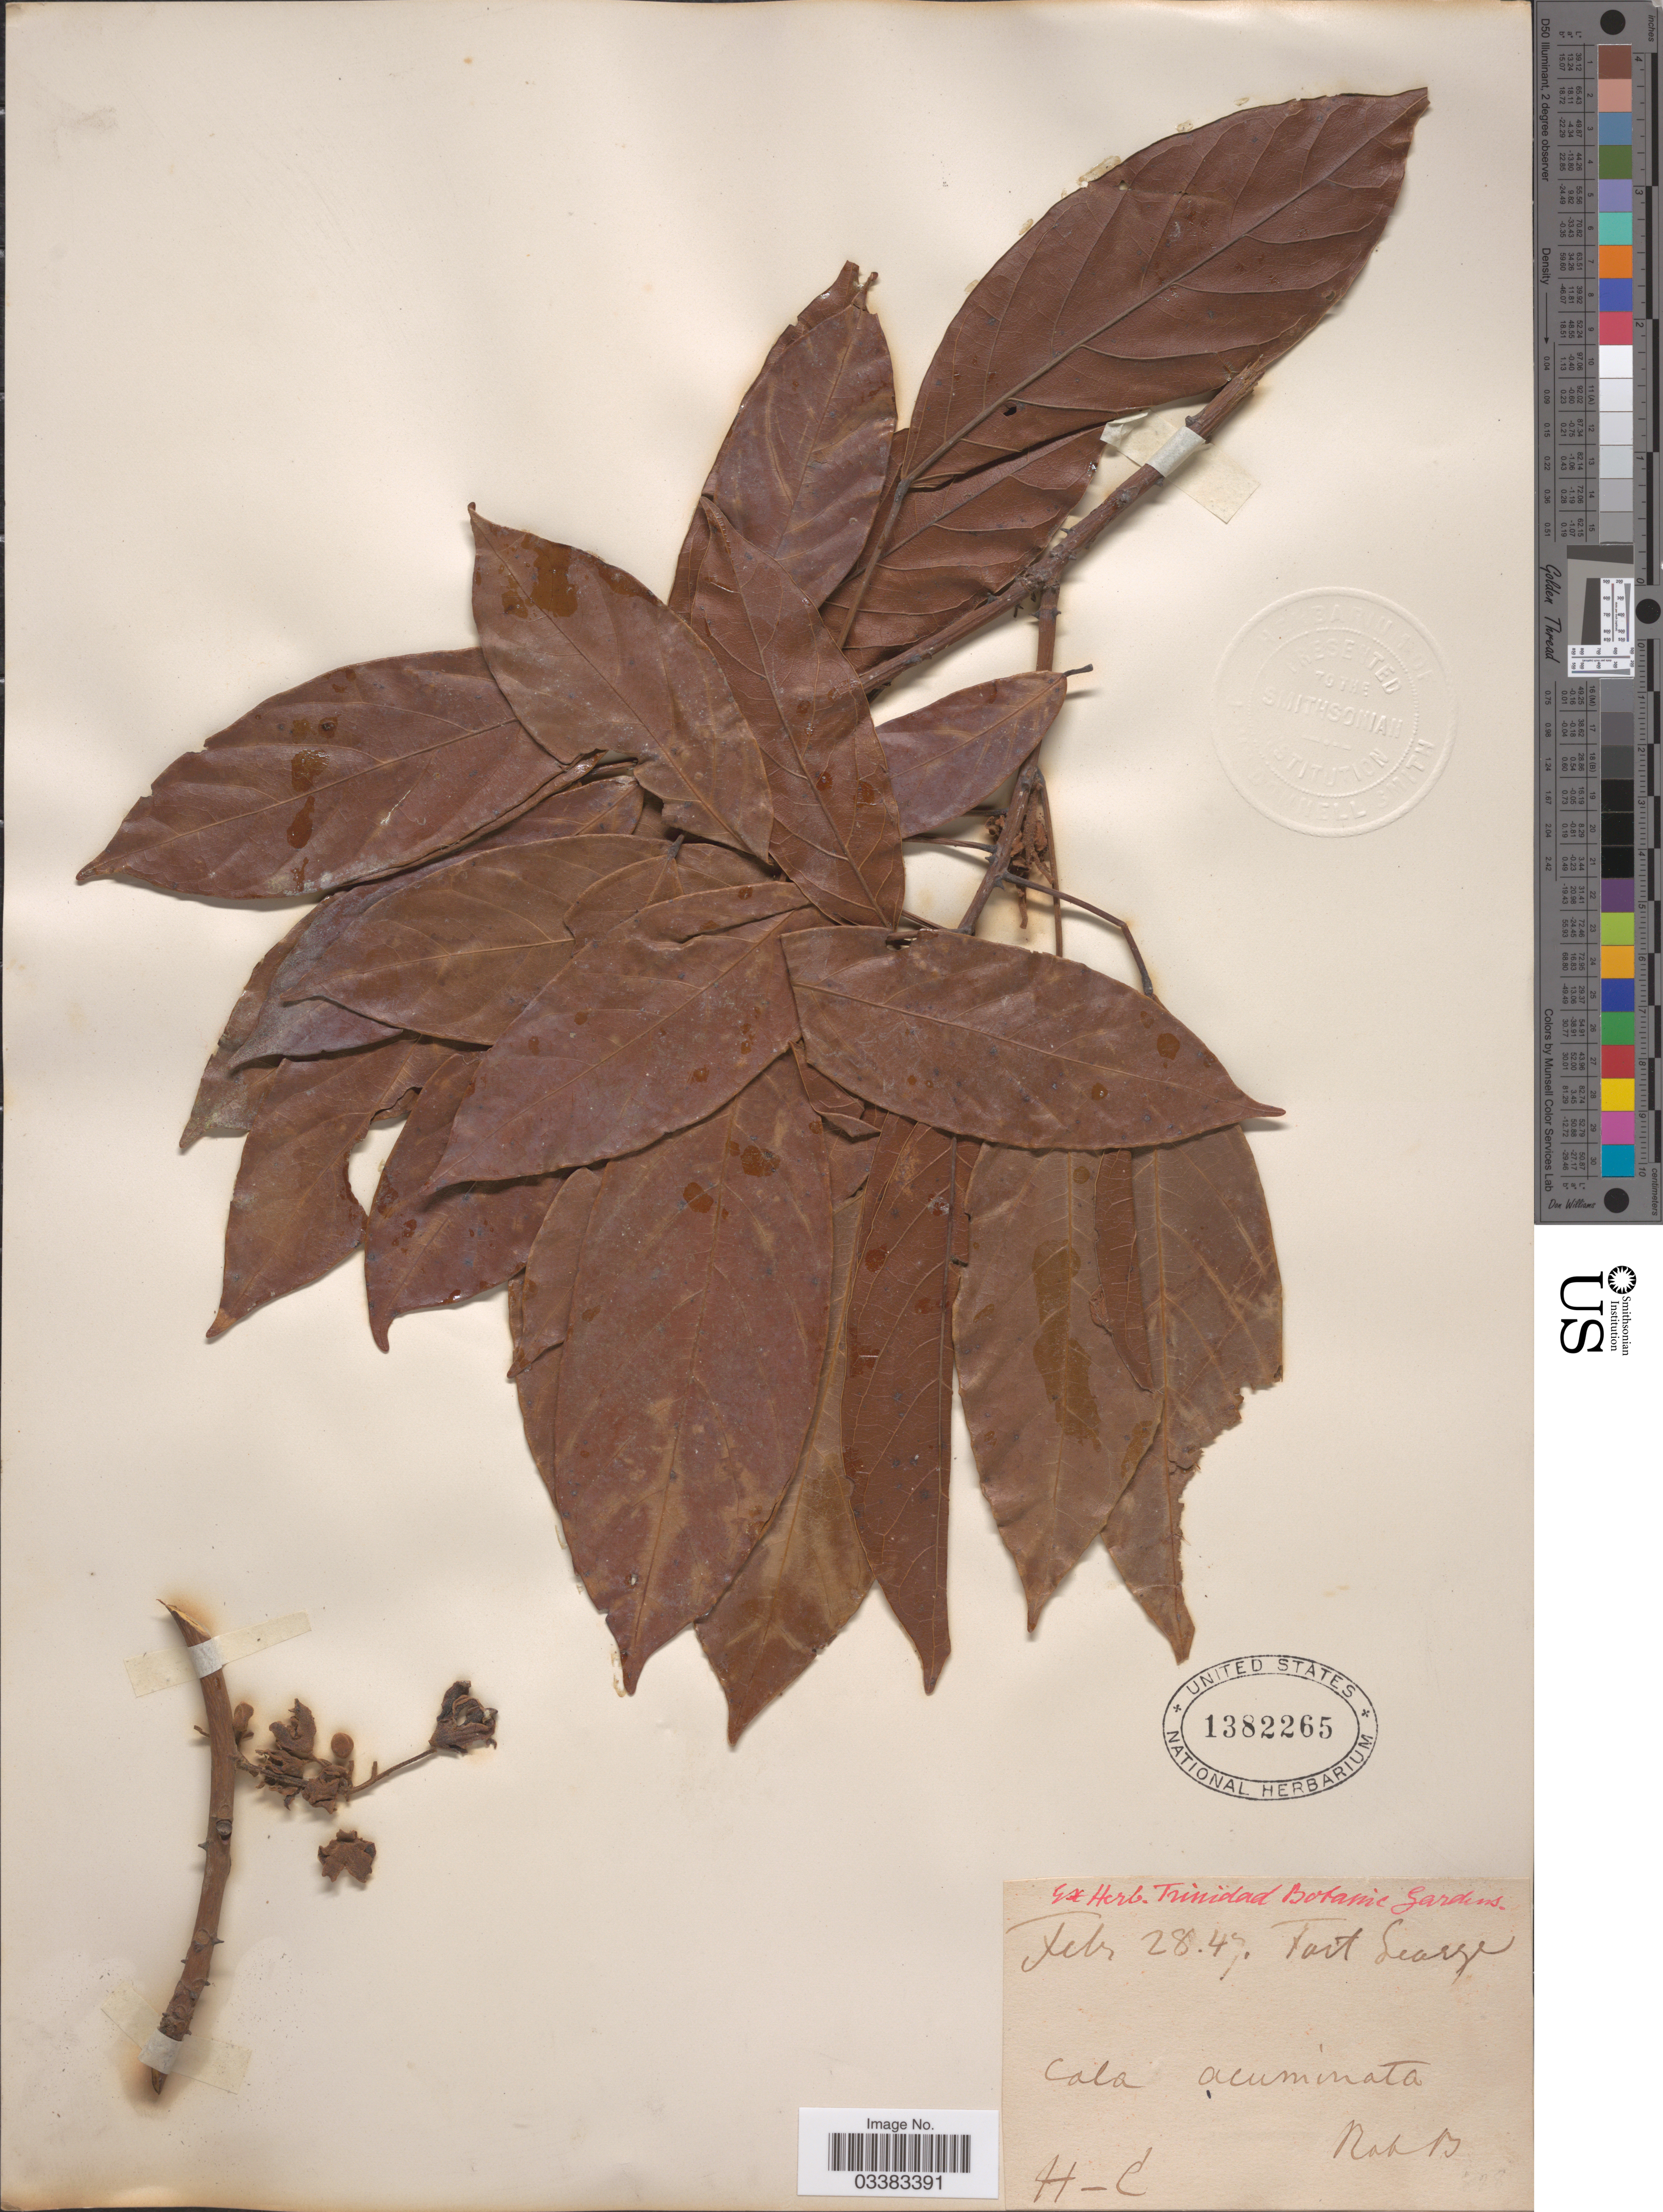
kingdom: Plantae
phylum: Tracheophyta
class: Magnoliopsida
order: Malvales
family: Malvaceae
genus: Cola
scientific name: Cola acuminata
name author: (P. Beauv.) Schott & Endl.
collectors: ex herb. Bot. Gard. Trinidad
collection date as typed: Transcribed d/m/y: 28/2/47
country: Trinidad and Tobago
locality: Fort George.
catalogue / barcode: US 1382265